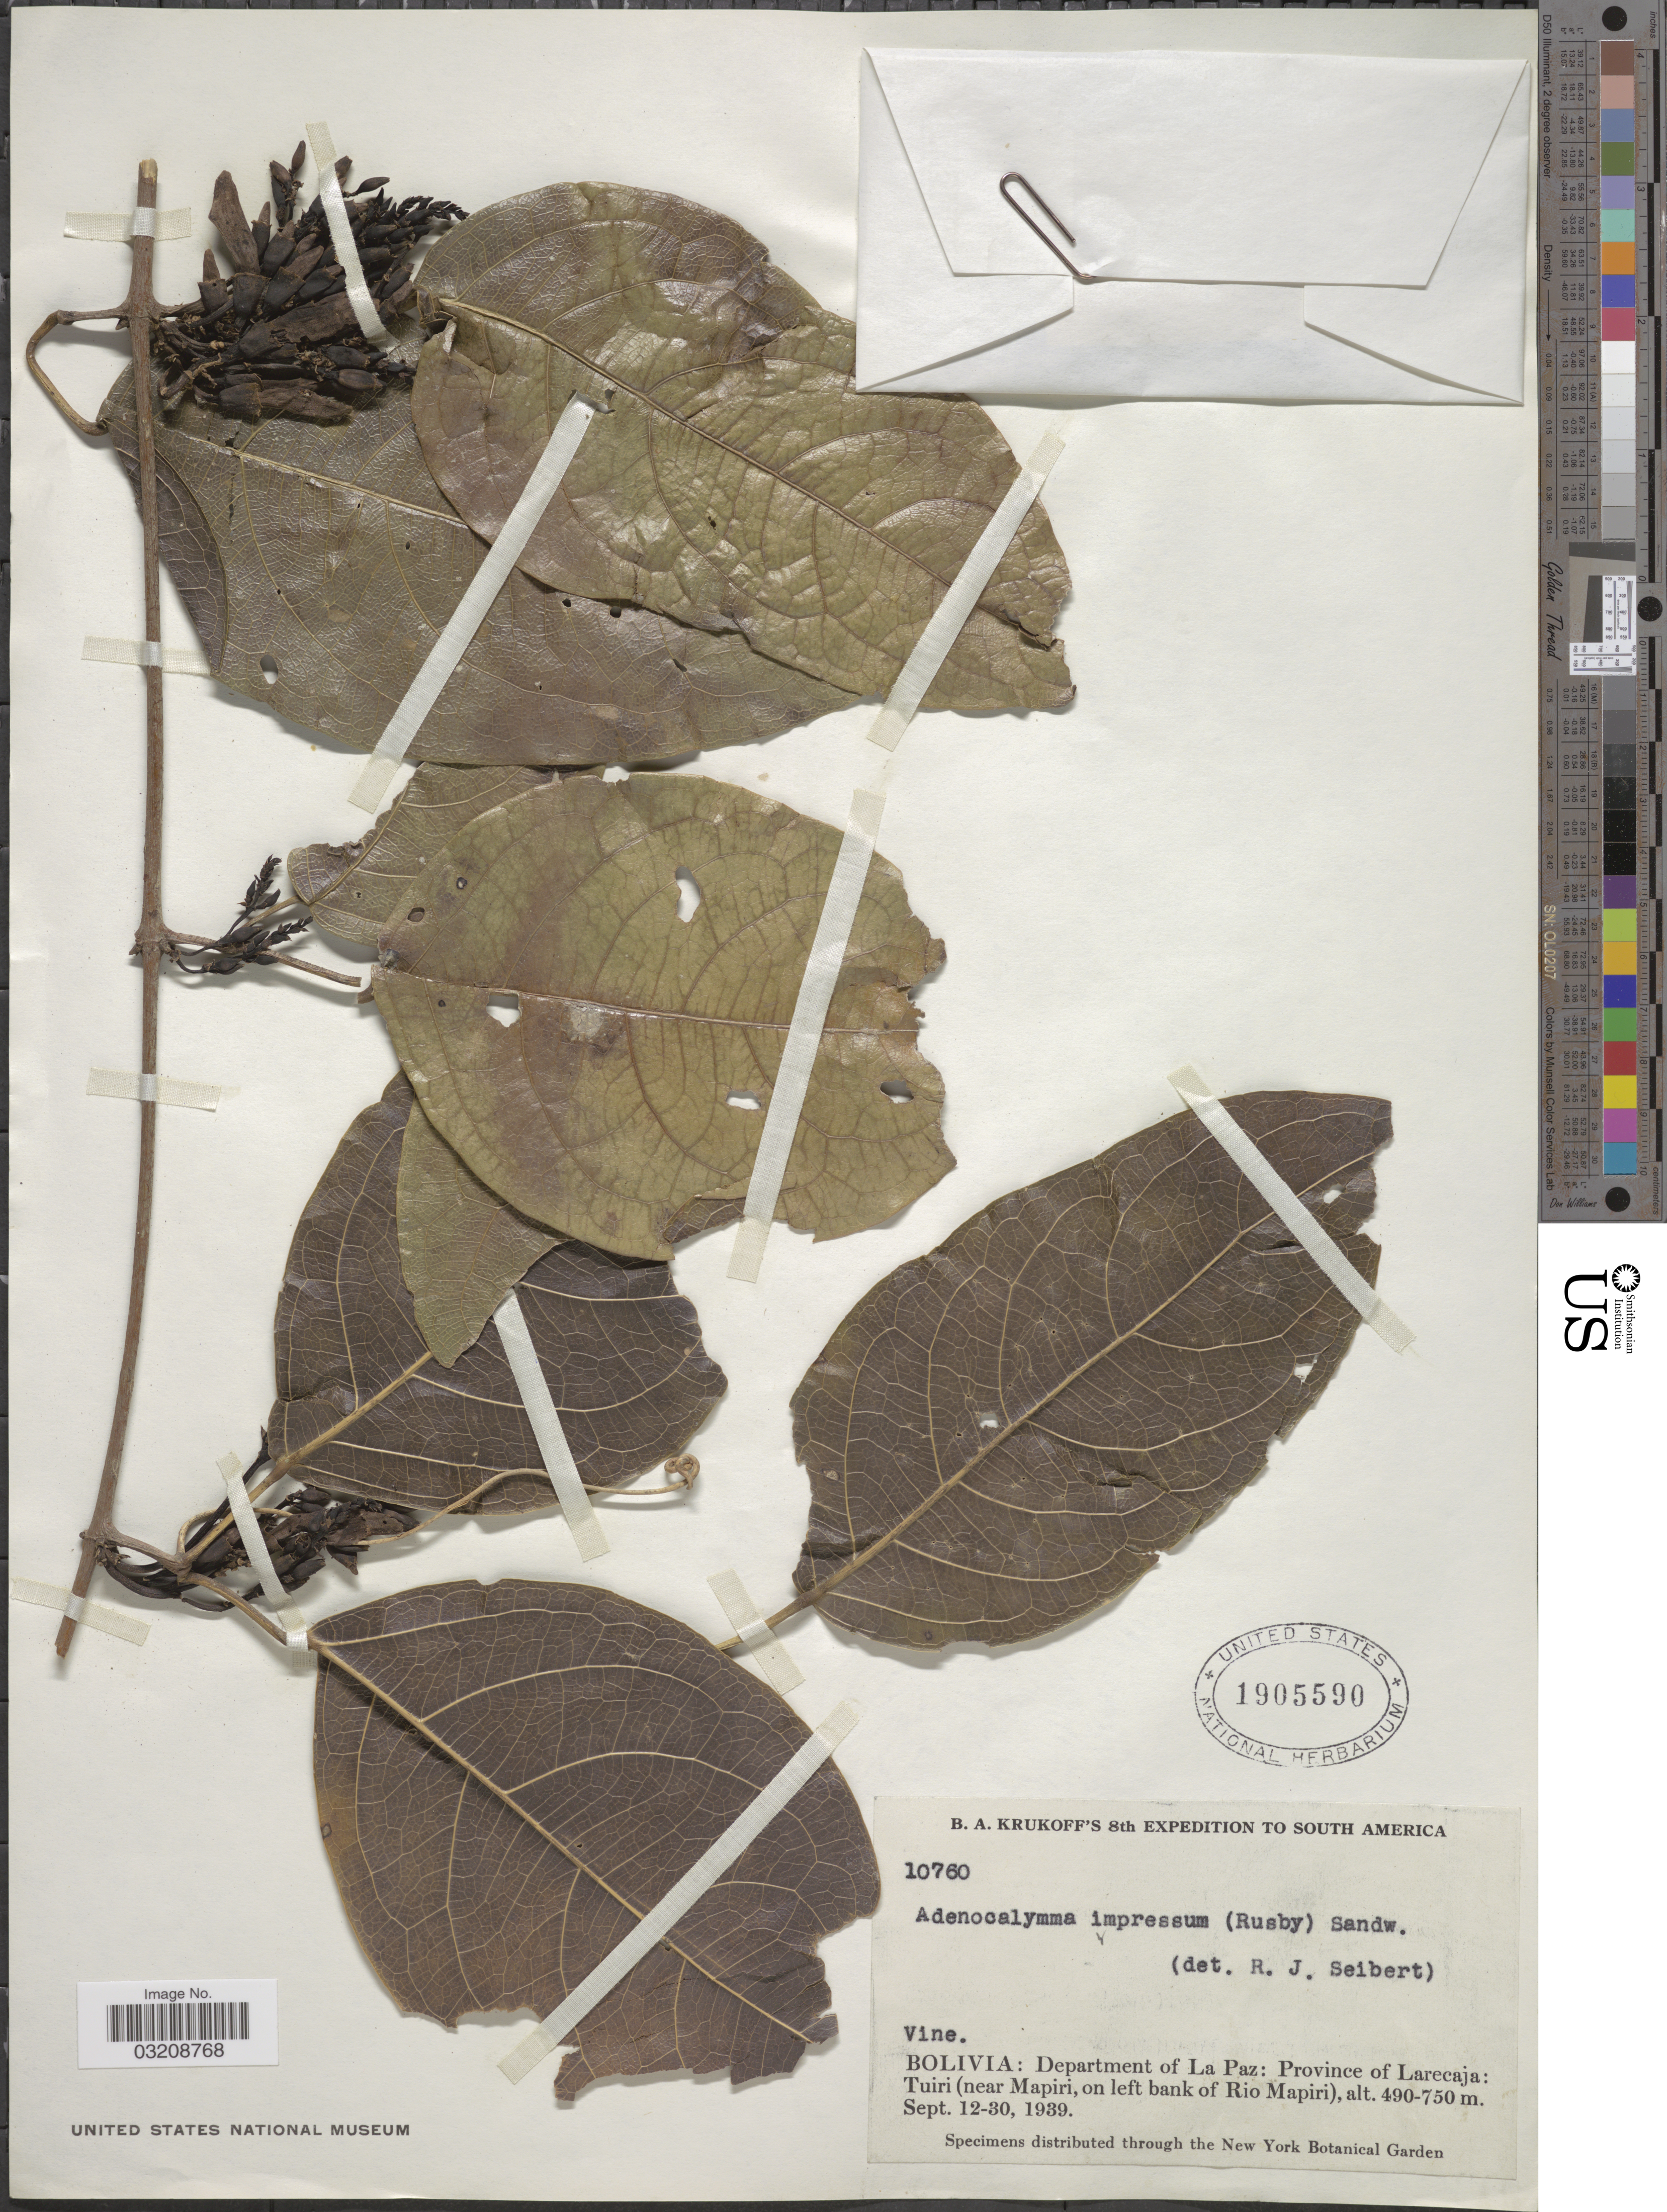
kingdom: Plantae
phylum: Tracheophyta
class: Magnoliopsida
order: Lamiales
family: Bignoniaceae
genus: Adenocalymma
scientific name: Adenocalymma impressum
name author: (Rusby) Sandwith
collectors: B. A. Krukoff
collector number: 10760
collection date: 1939-09-12/1939-09-30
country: Bolivia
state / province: La Paz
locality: Department of La Paz: Province of Larecaja: Tuiri (near Mapiri, on the left bank of Rio Mapiri).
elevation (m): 490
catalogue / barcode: US 1905590